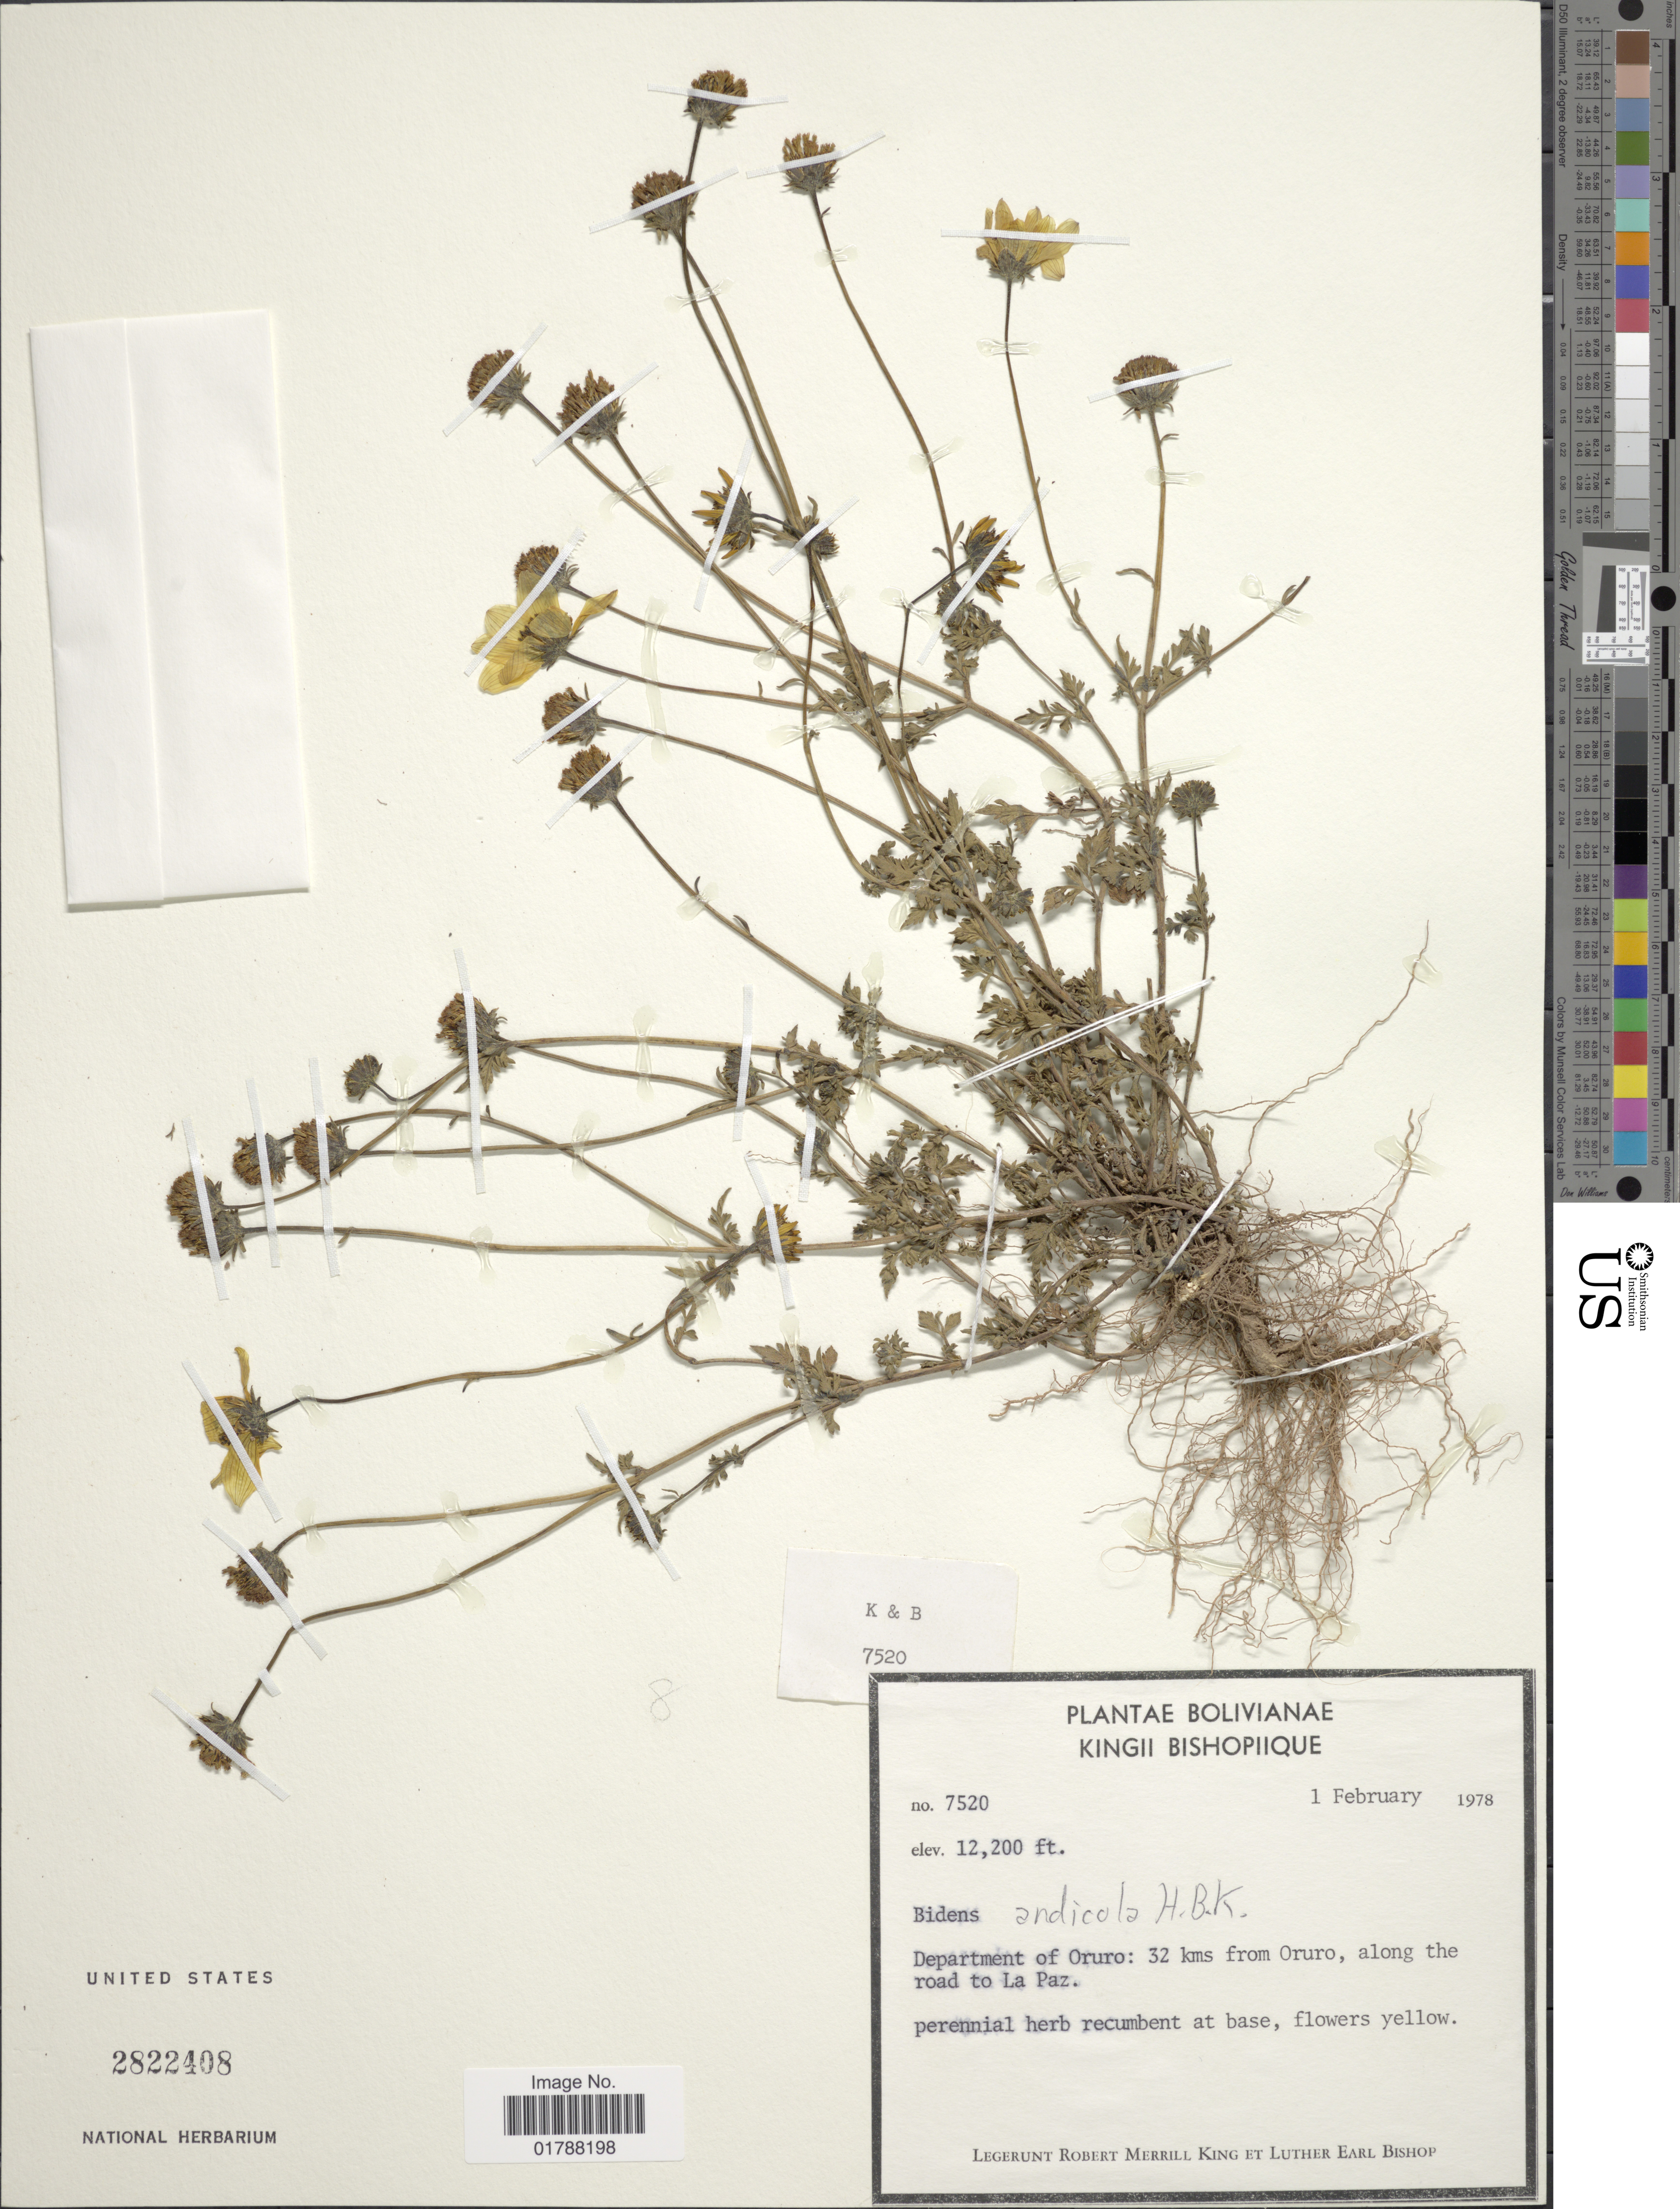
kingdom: Plantae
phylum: Tracheophyta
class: Magnoliopsida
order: Asterales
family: Asteraceae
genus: Bidens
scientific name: Bidens andicola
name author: Kunth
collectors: R. M. King & L. E. Bishop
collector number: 7520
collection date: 1978-02-01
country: Bolivia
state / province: Oruro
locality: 32 kms from Oruro, along the road to La Paz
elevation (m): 3719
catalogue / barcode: US 2822408